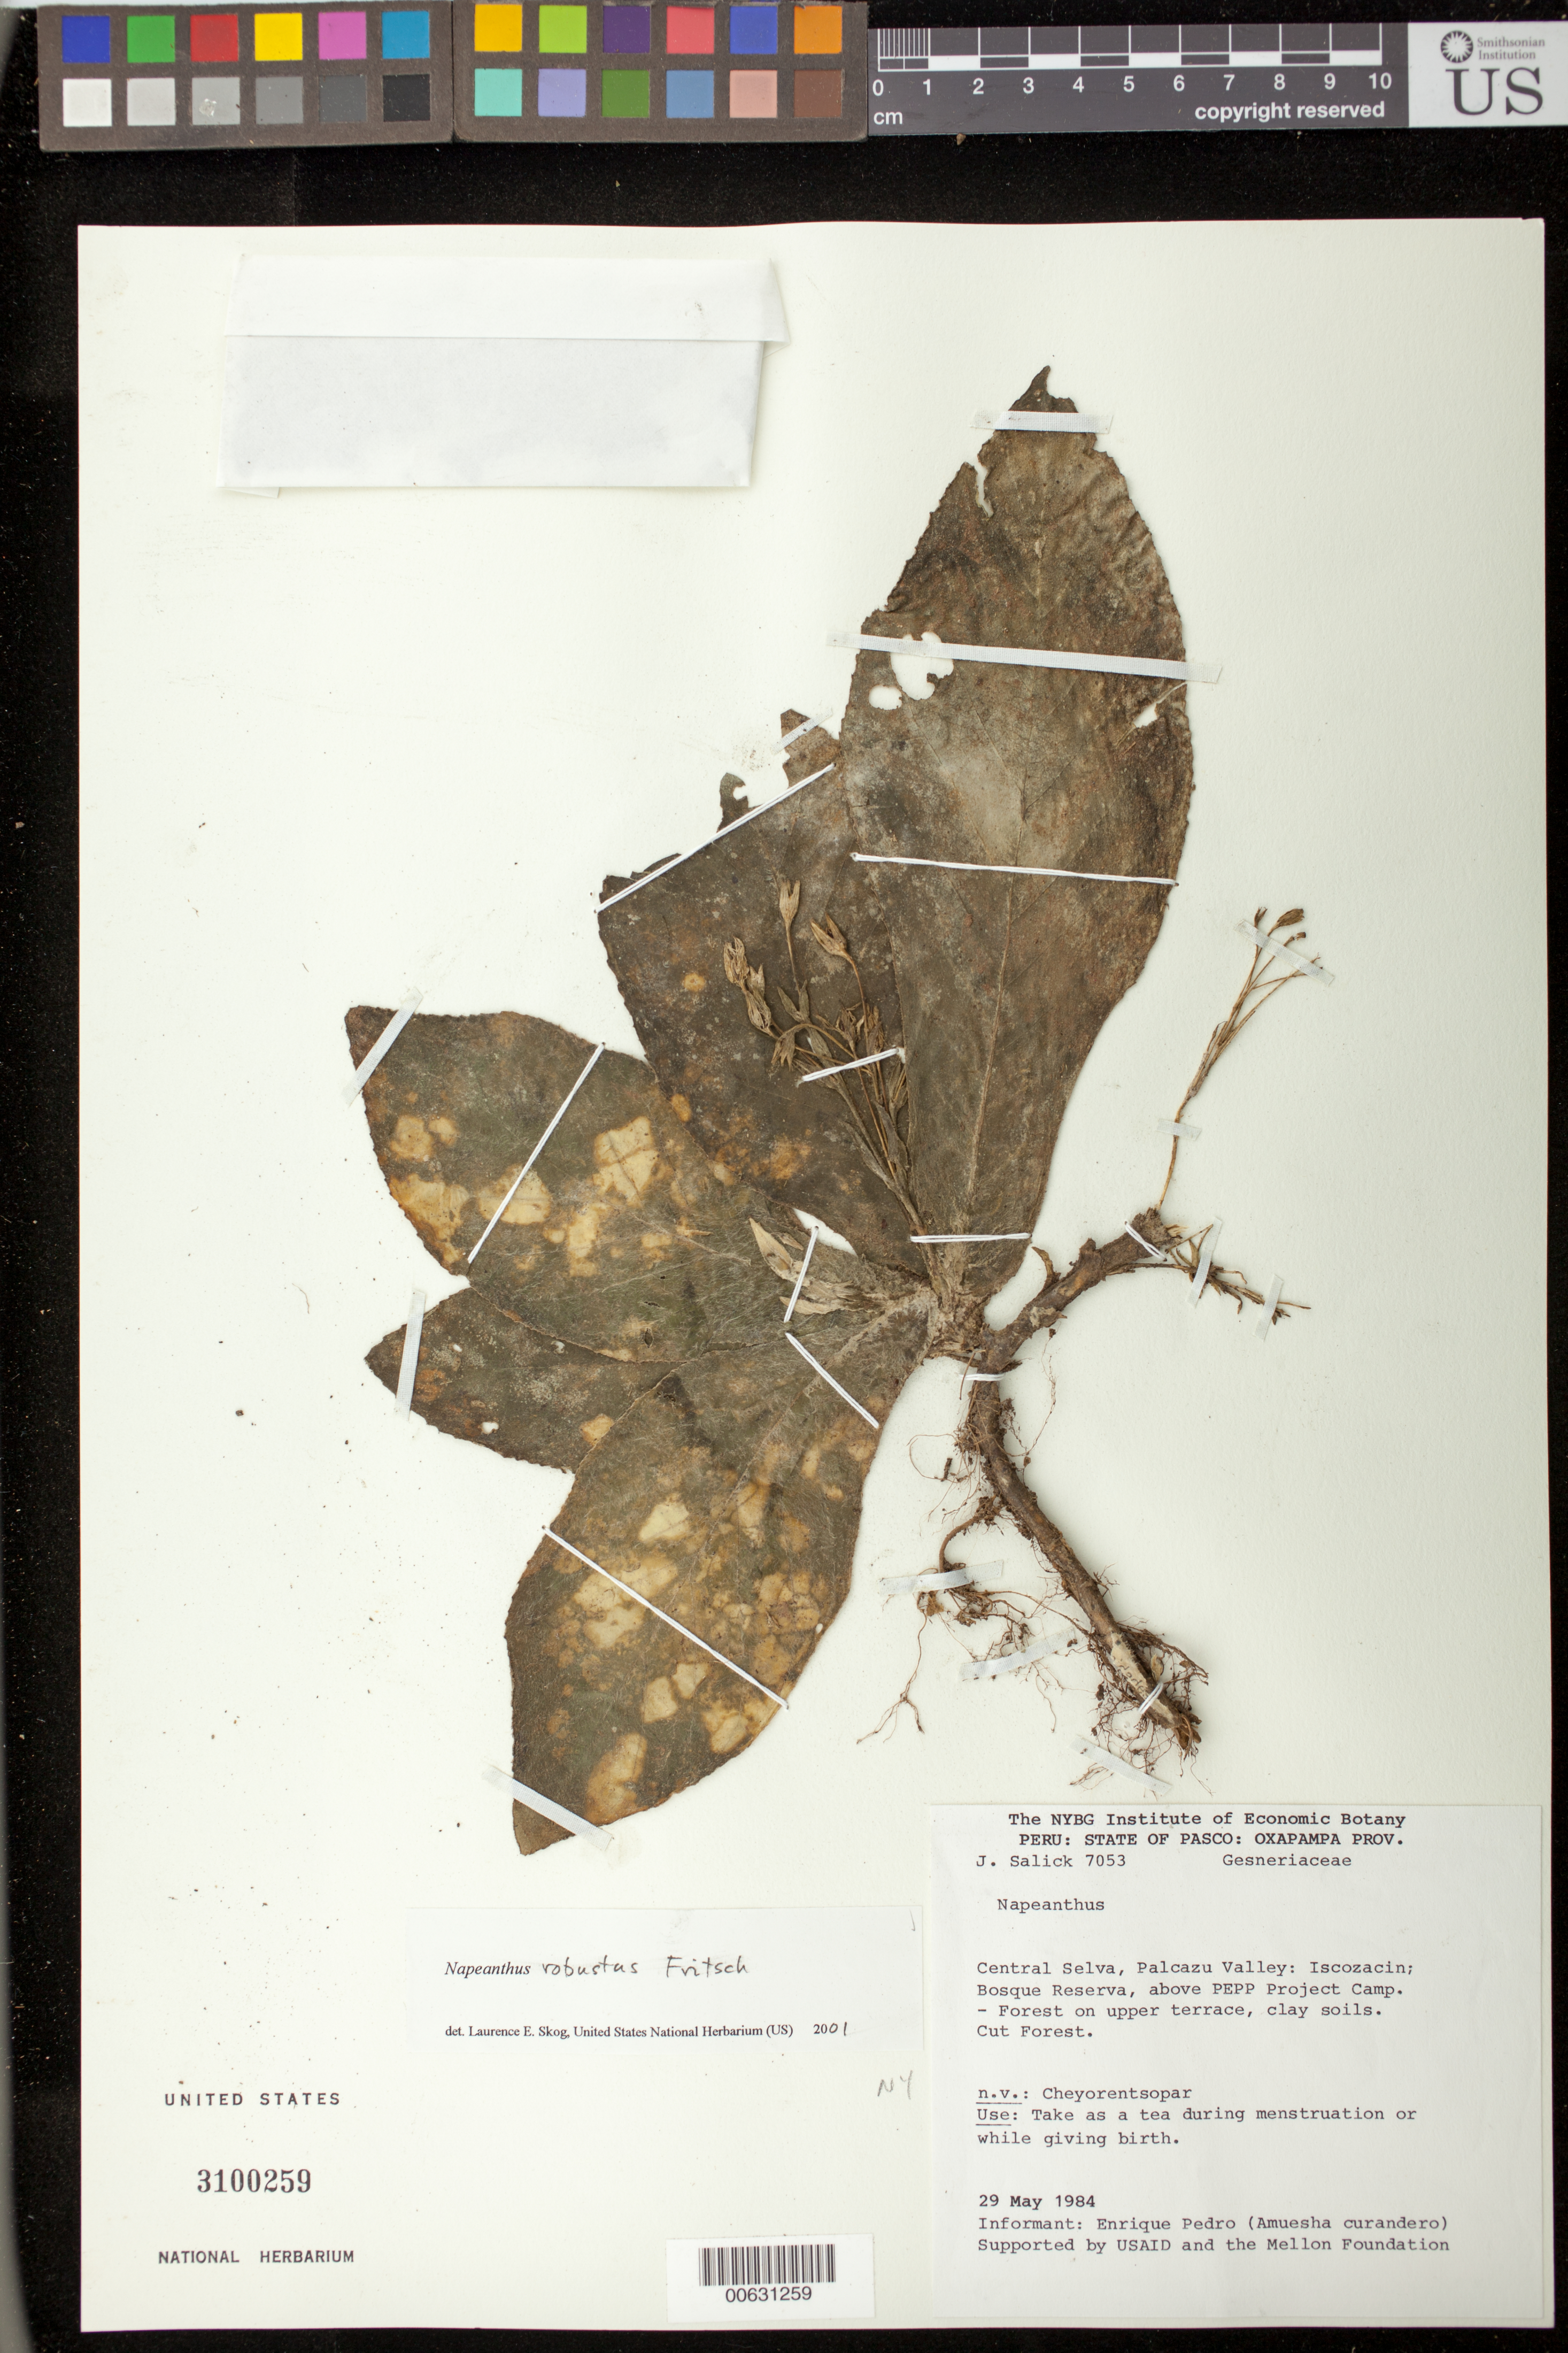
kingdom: Plantae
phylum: Tracheophyta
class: Magnoliopsida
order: Lamiales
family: Gesneriaceae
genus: Napeanthus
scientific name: Napeanthus robustus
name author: Fritsch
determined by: Skog, Laurence E.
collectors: J. Salick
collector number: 7053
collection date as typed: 29 May 1984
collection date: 1984-05-29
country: Peru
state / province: Pasco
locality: Prov. Oxapampa, Central Selva, Palcazu Valley: Iscozacin; Bosque Reserva, above PEPP Project Camp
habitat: Forest on upper terrace, clay soils; cut forest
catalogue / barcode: US 3100259